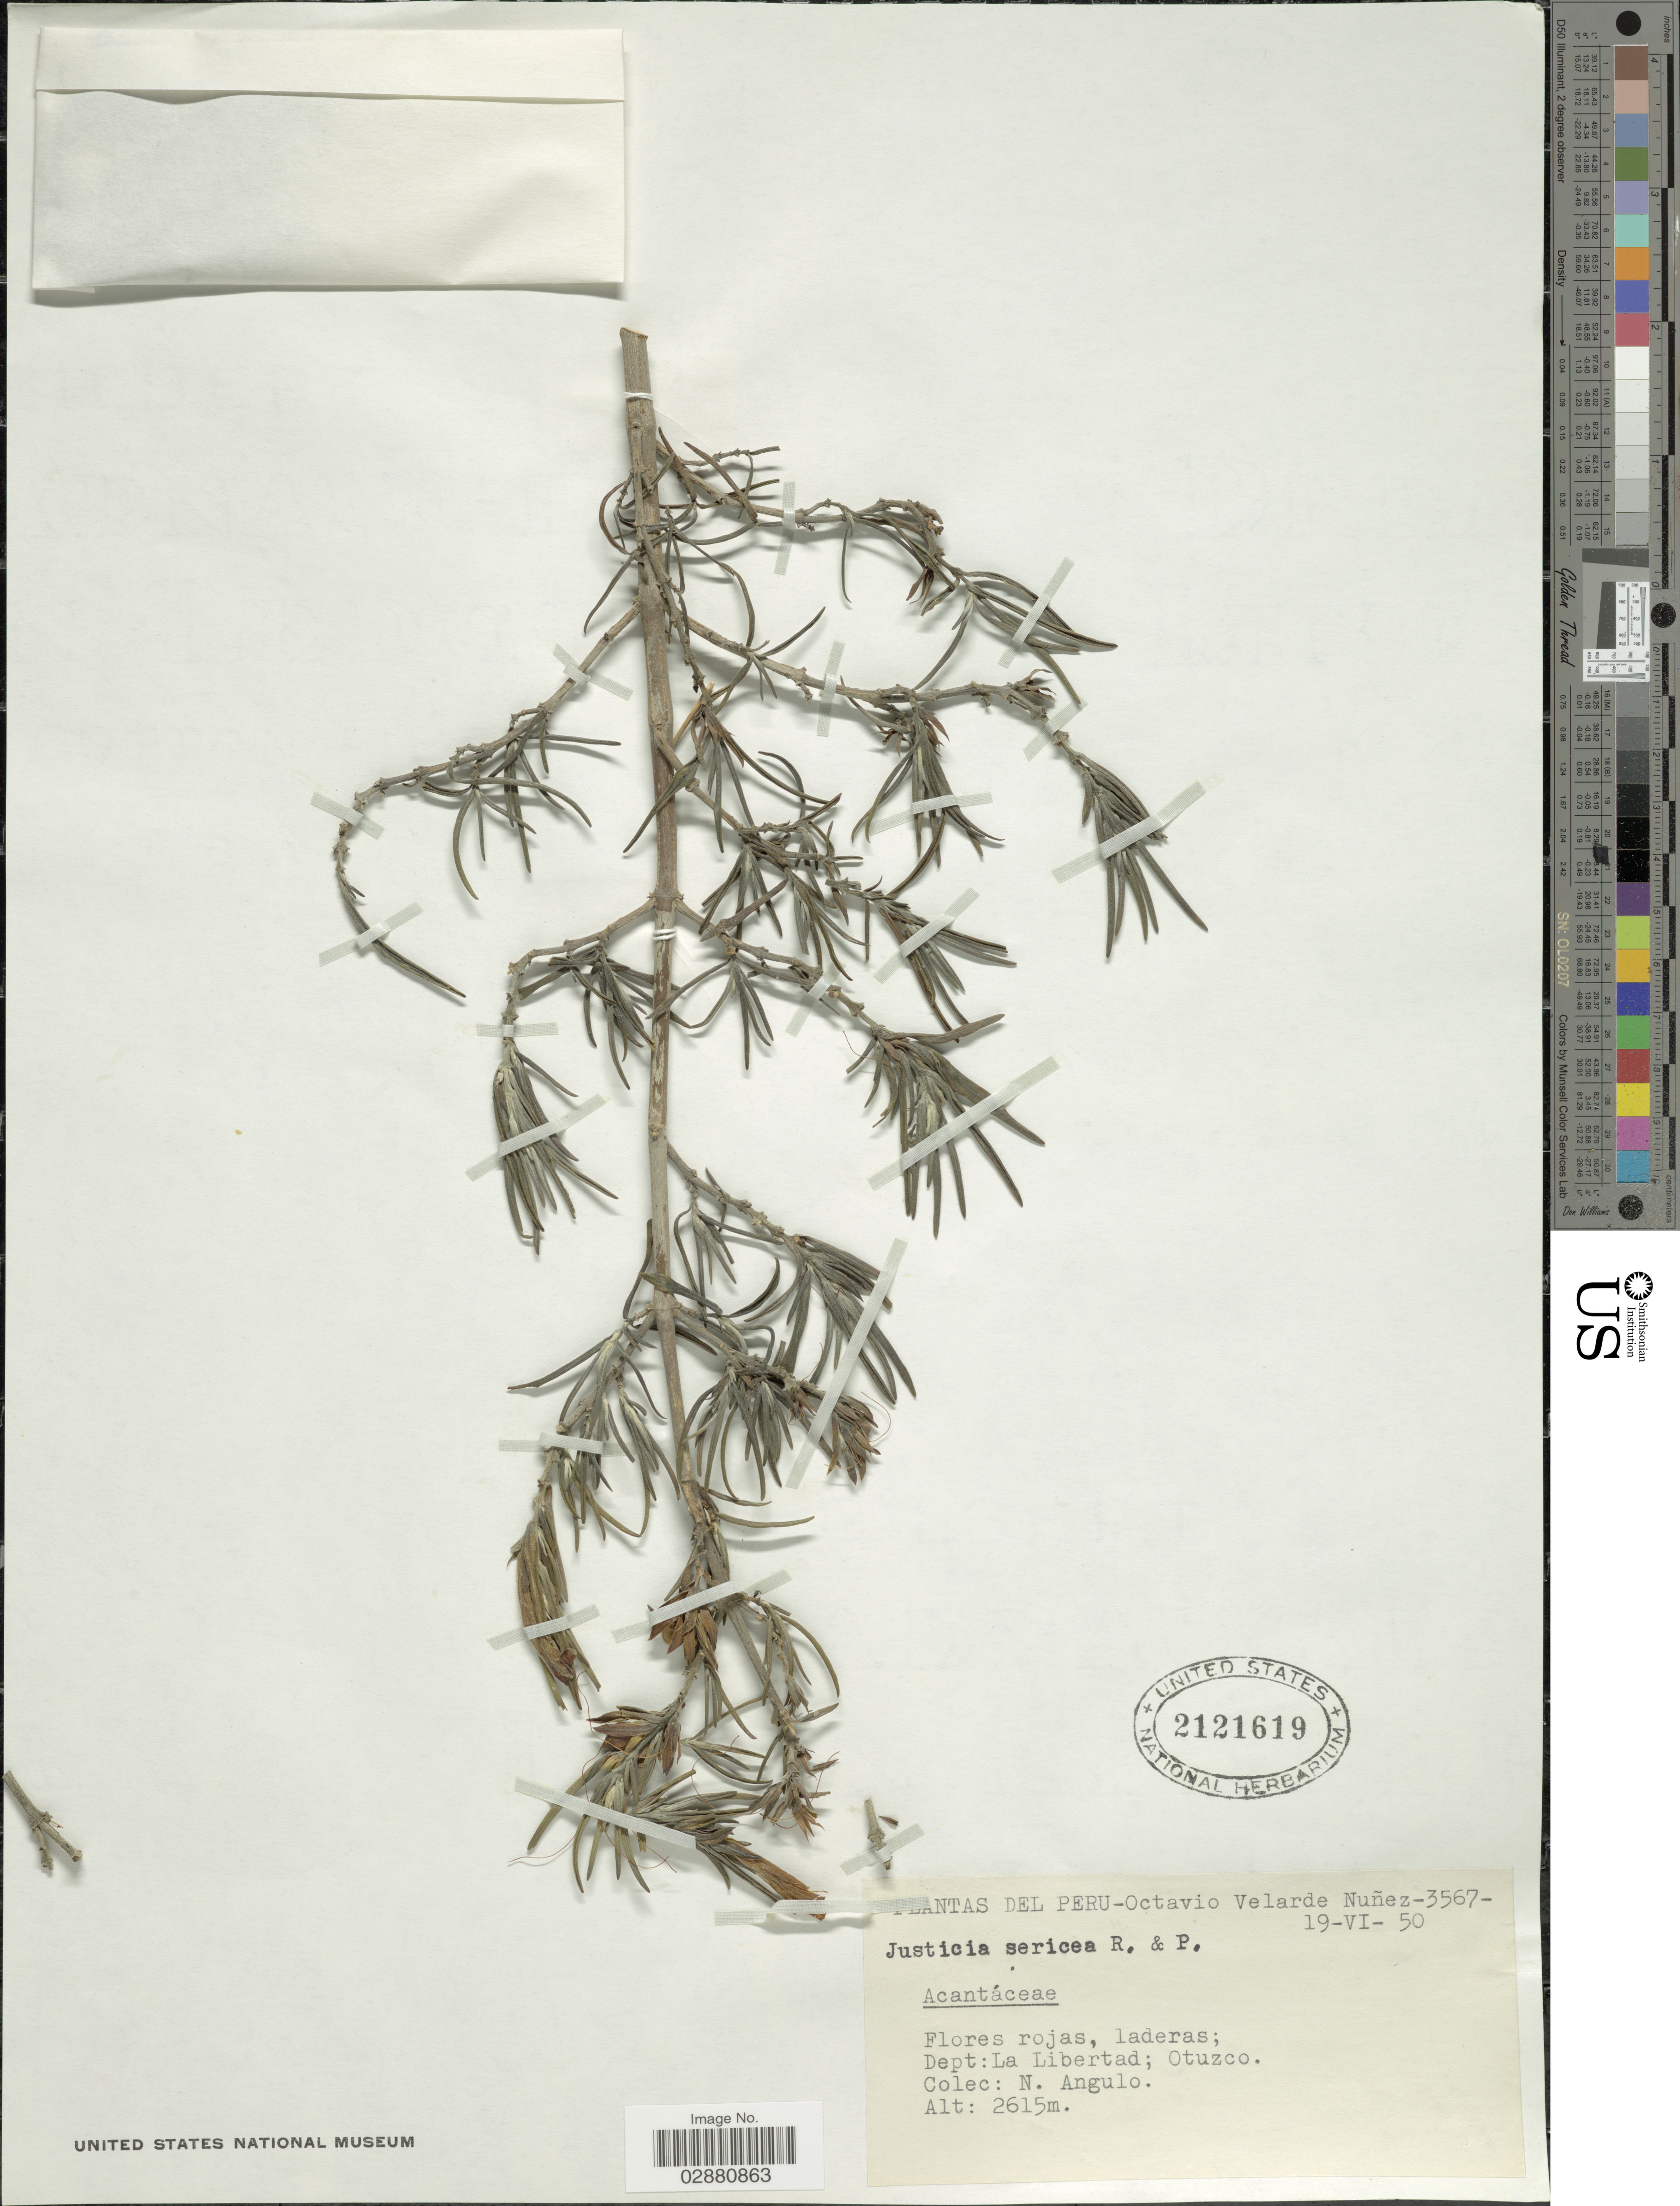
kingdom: Plantae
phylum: Tracheophyta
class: Magnoliopsida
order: Lamiales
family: Acanthaceae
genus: Justicia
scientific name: Justicia sericea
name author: Ruiz & Pav.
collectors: N. Angulo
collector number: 3567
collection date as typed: Transcribed d/m/y: 19/6/50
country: Peru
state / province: La Libertad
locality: Dept: La Libertad; Otuzco.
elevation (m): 2615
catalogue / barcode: US 2121619